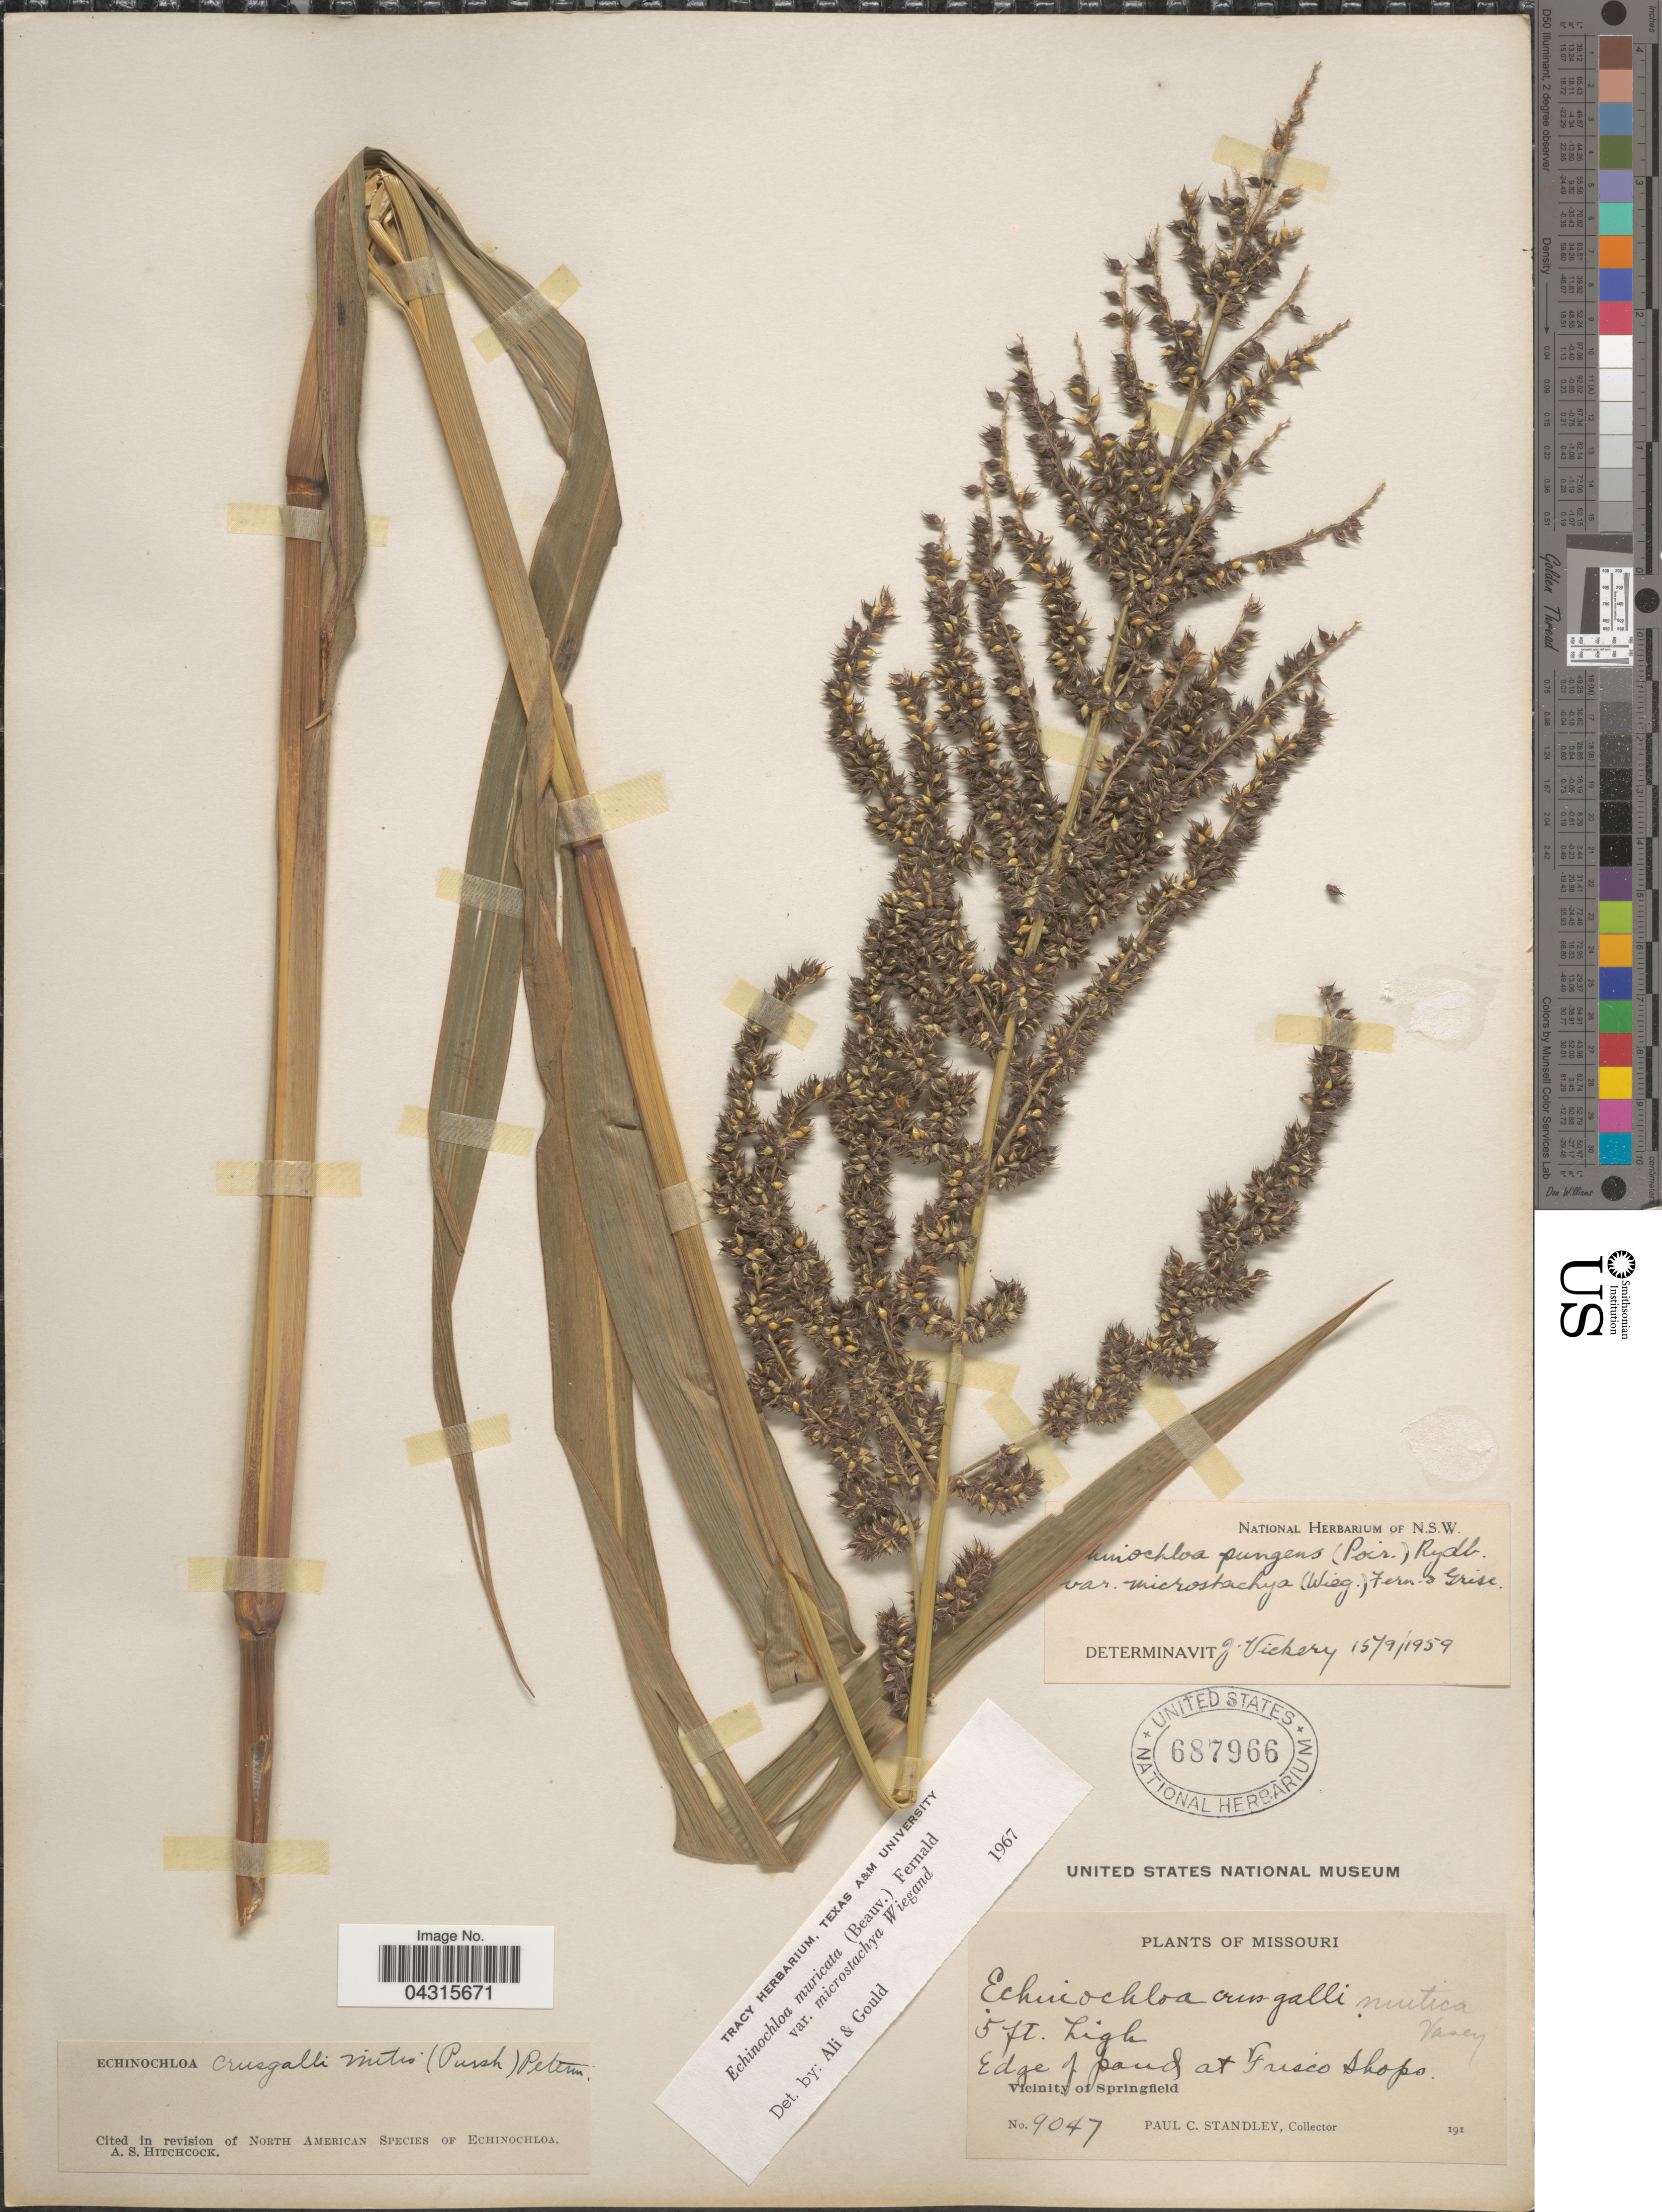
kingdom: Plantae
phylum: Tracheophyta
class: Liliopsida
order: Poales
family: Poaceae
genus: Echinochloa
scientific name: Echinochloa muricata var. microstachya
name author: Wiegand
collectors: P. C. Standley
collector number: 9047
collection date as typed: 191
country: United States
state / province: Missouri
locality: Edge of pond at Frisco Shops. Vicinity of Springfield.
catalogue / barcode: US 687966